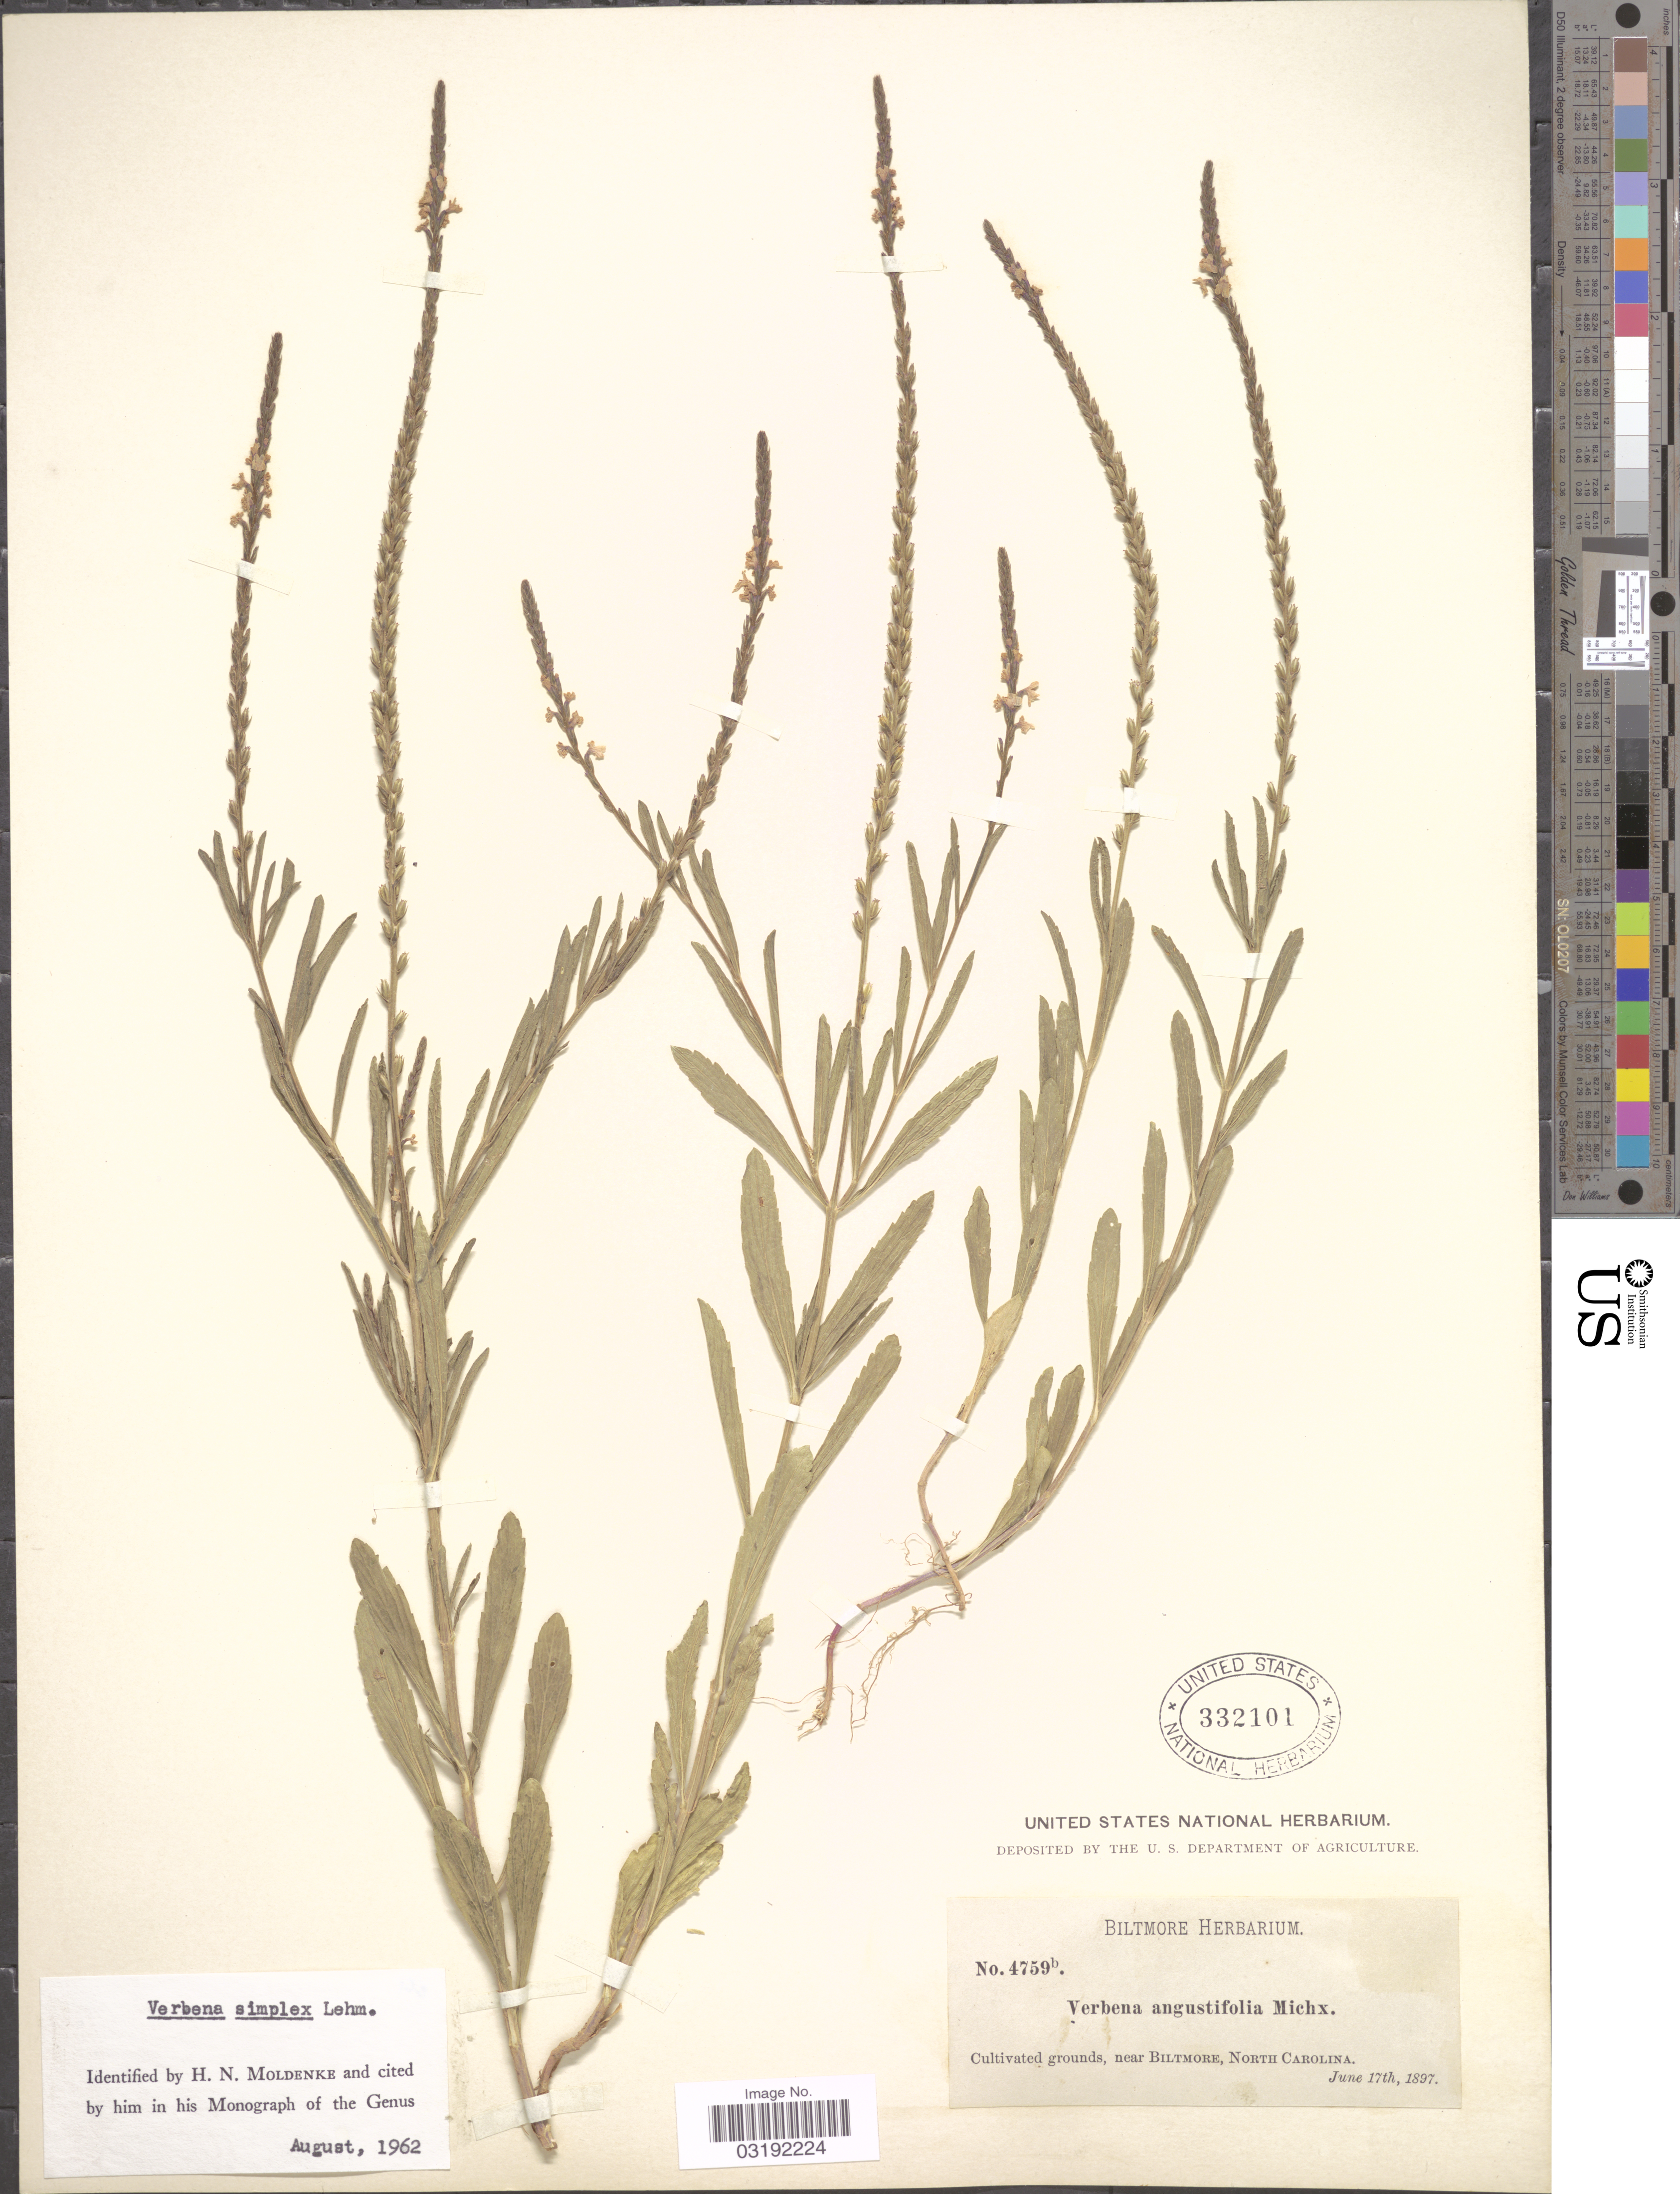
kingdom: Plantae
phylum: Tracheophyta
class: Magnoliopsida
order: Lamiales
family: Verbenaceae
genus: Verbena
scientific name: Verbena simplex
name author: F. Lehm.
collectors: ex herb. Biltmore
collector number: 4759b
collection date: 1897-06-17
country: United States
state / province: North Carolina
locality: Near Biltmore.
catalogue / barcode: US 332101